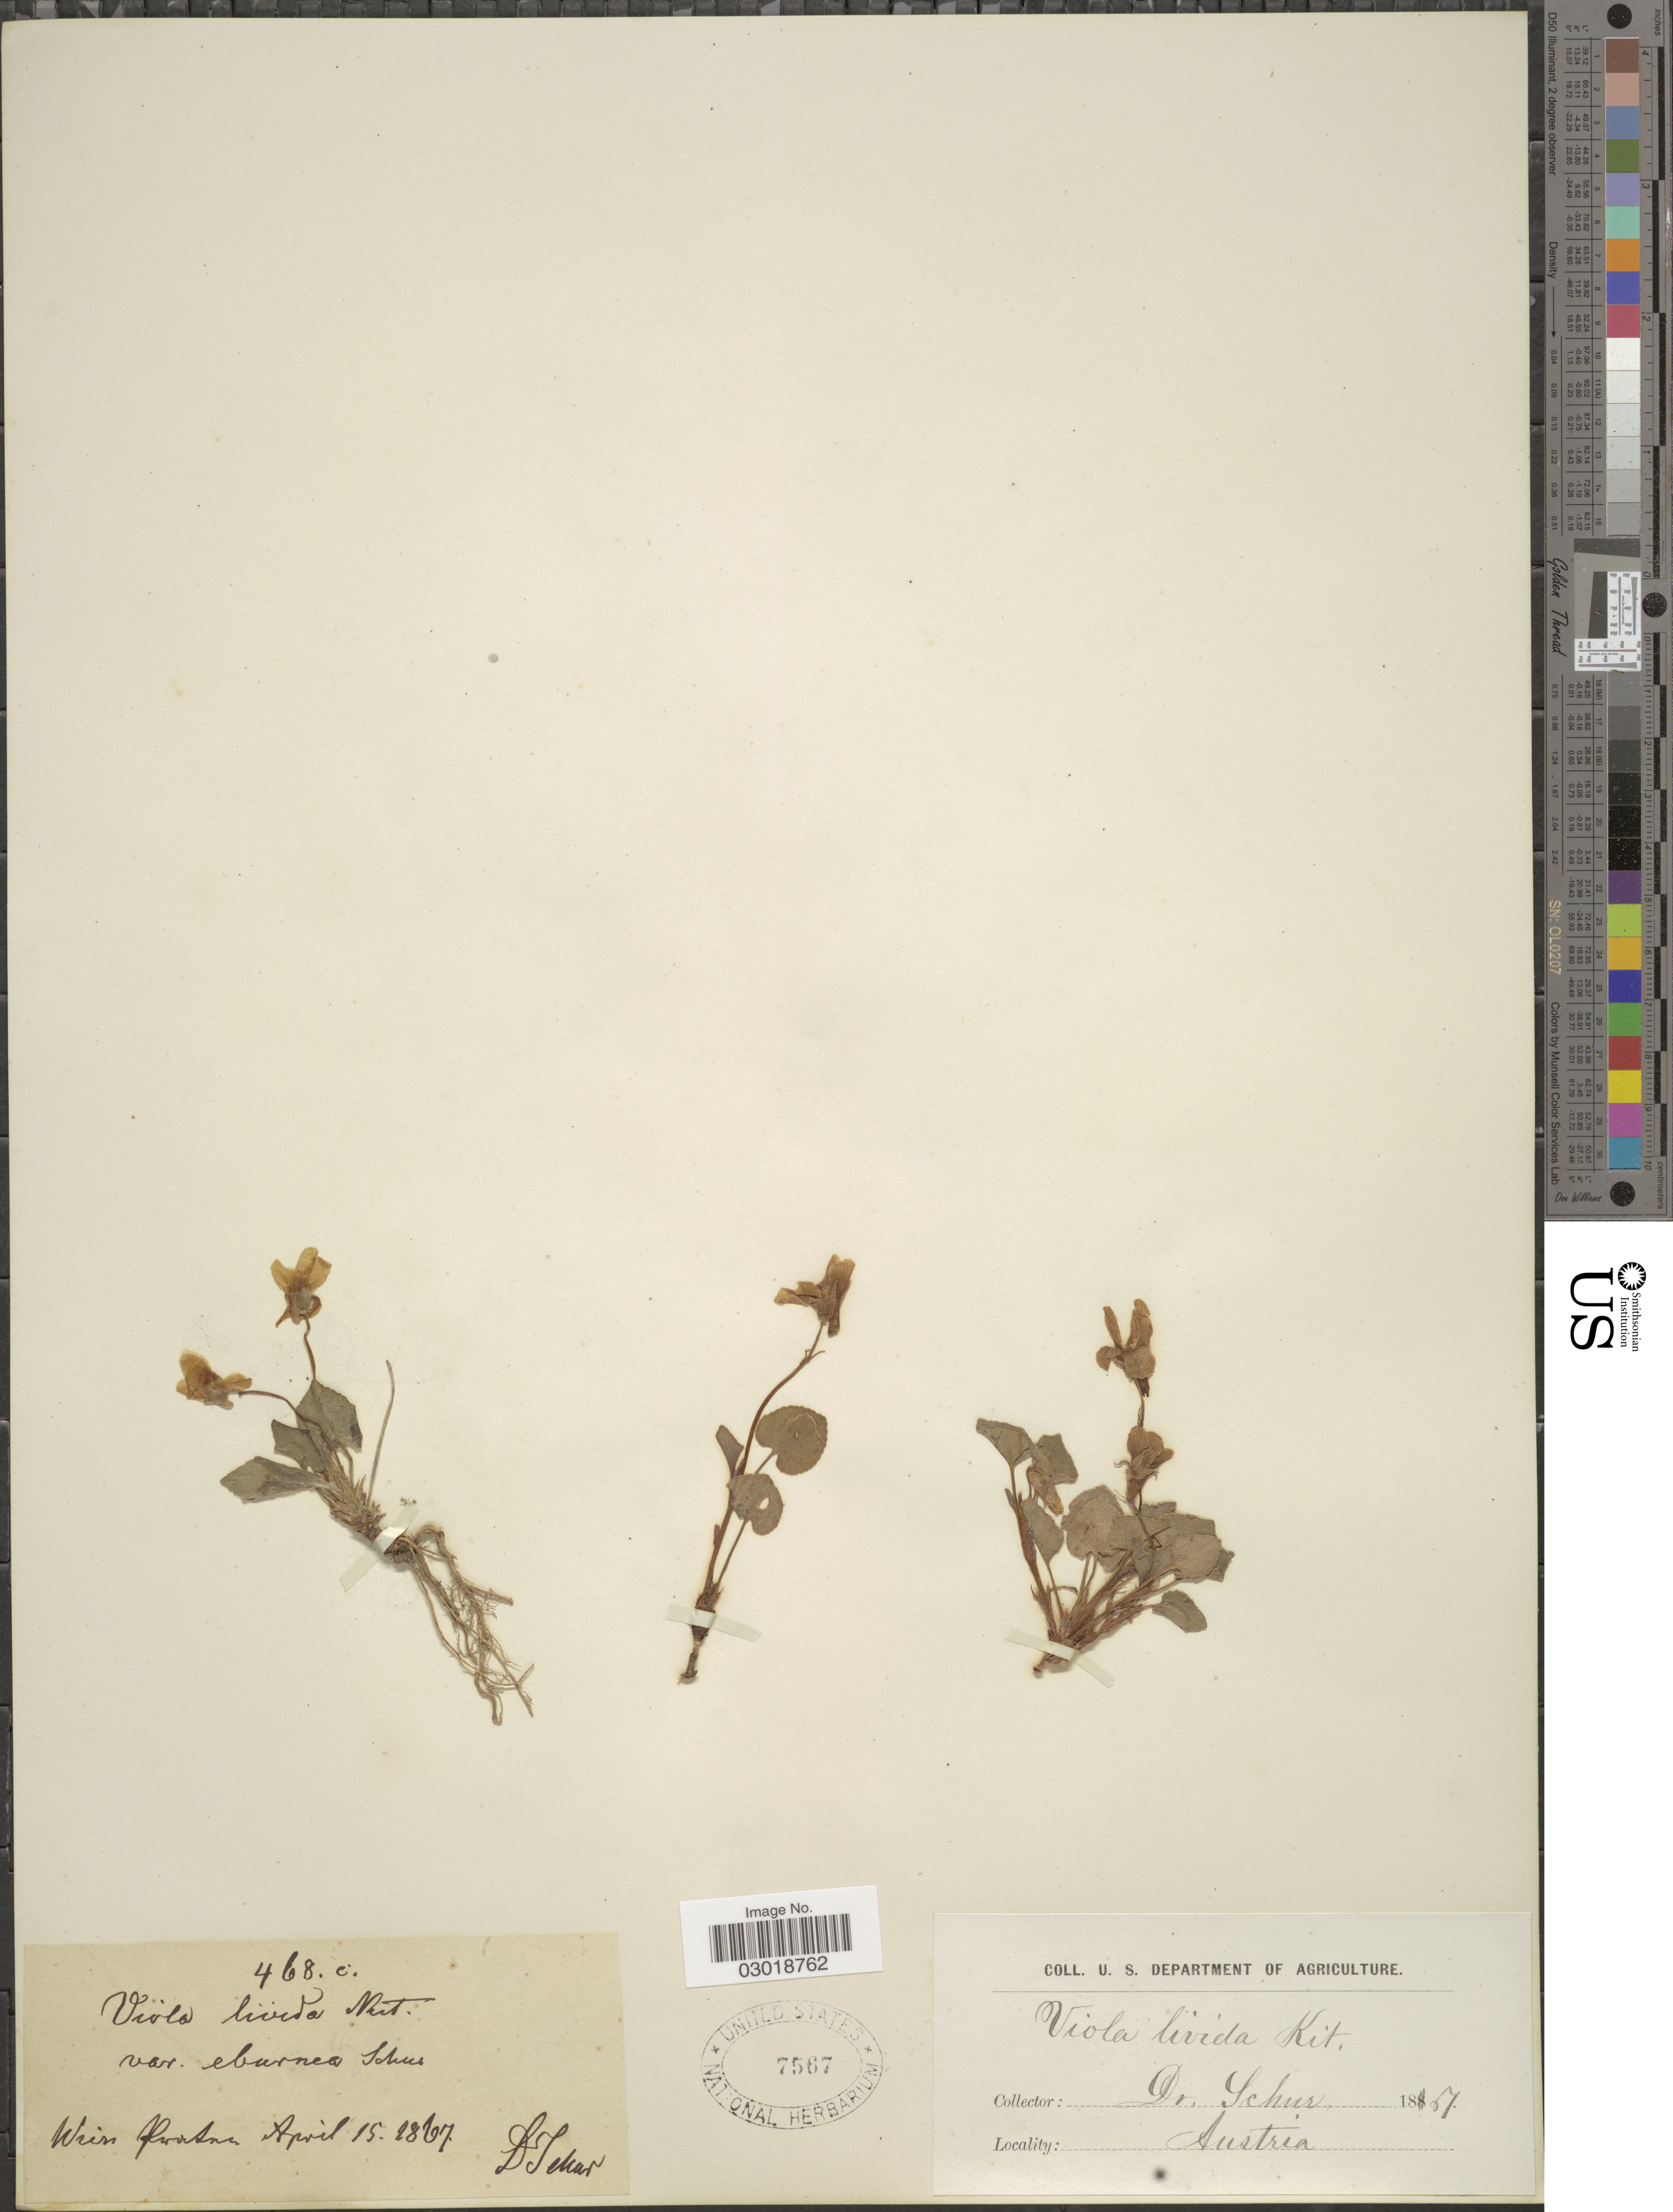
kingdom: Plantae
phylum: Tracheophyta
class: Magnoliopsida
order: Malpighiales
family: Violaceae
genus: Viola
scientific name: Viola livida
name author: Kit. ex Schult.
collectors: Schur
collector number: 468c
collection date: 1867-04-15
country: Austria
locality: Wien [illegible text].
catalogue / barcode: US 7567